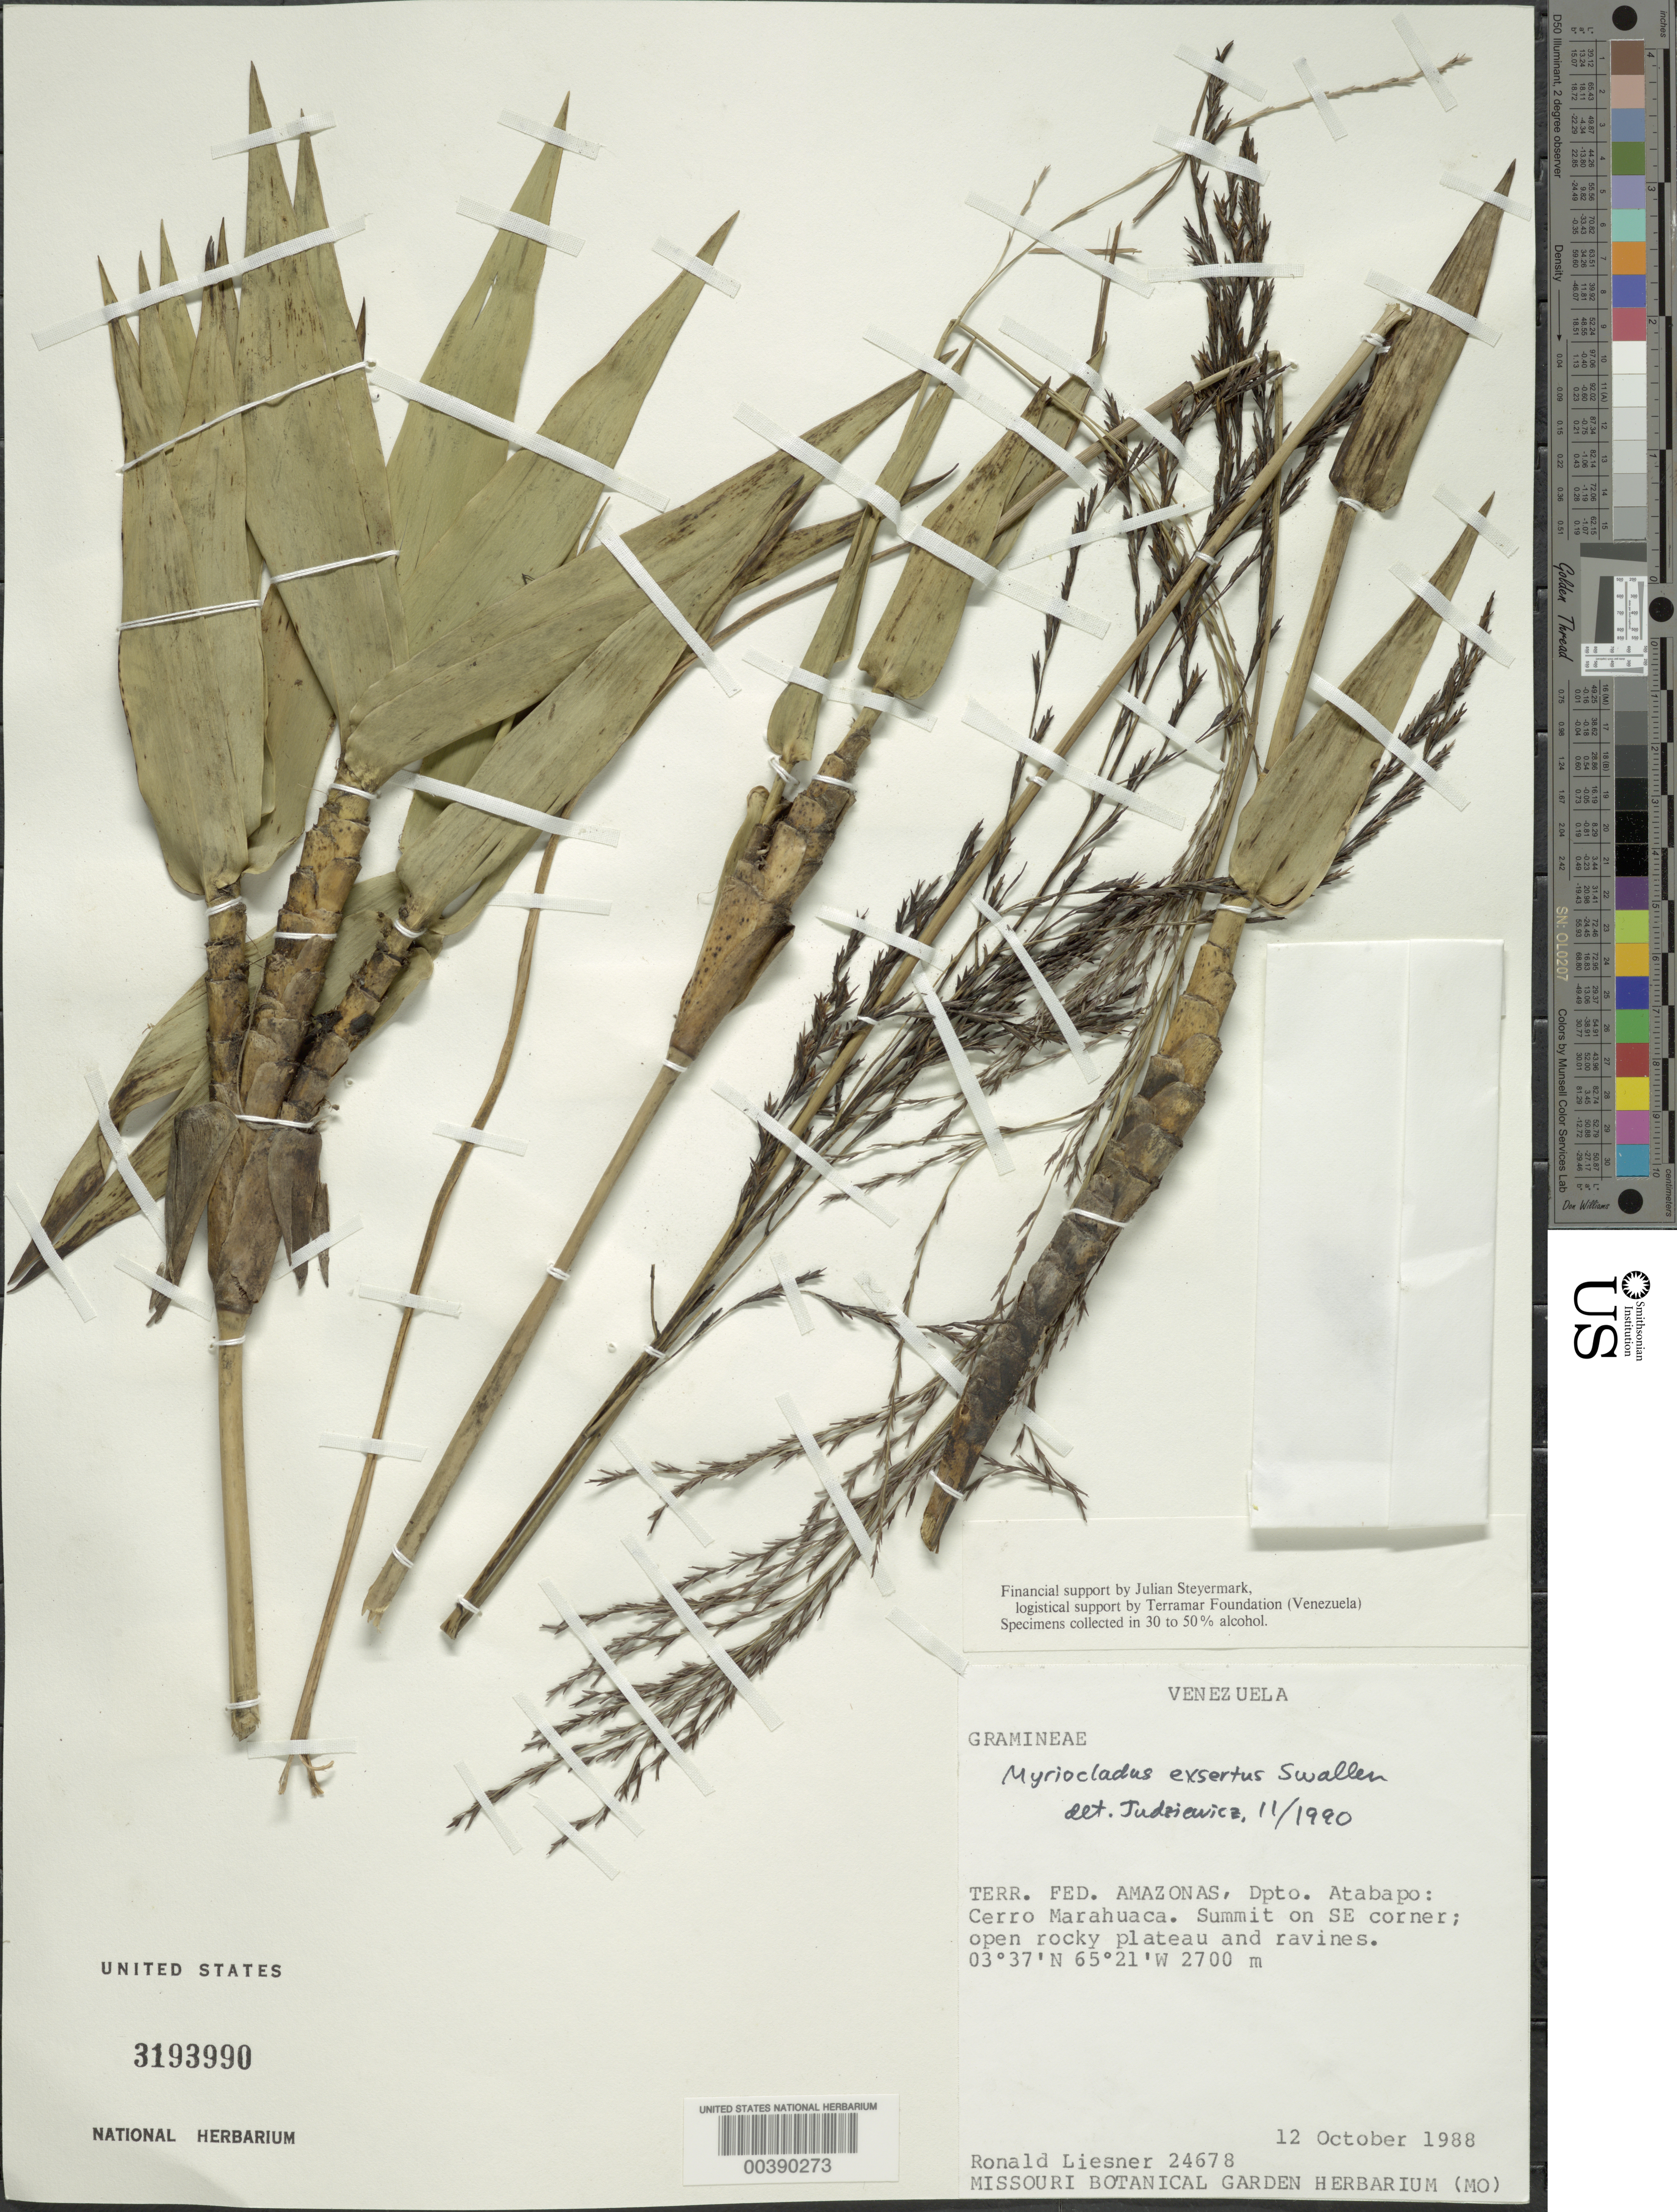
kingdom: Plantae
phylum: Tracheophyta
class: Liliopsida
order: Poales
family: Poaceae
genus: Myriocladus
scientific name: Myriocladus exsertus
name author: Swallen in Maguire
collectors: R. L. Liesner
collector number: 24678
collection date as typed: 12 Oct 1988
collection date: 1988-10-12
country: Venezuela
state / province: Amazonas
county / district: Atabapo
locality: Cerro Marahuaca; summit on SE corner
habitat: Open rocky plateau and ravines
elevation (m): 2700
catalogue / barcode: US 3193990